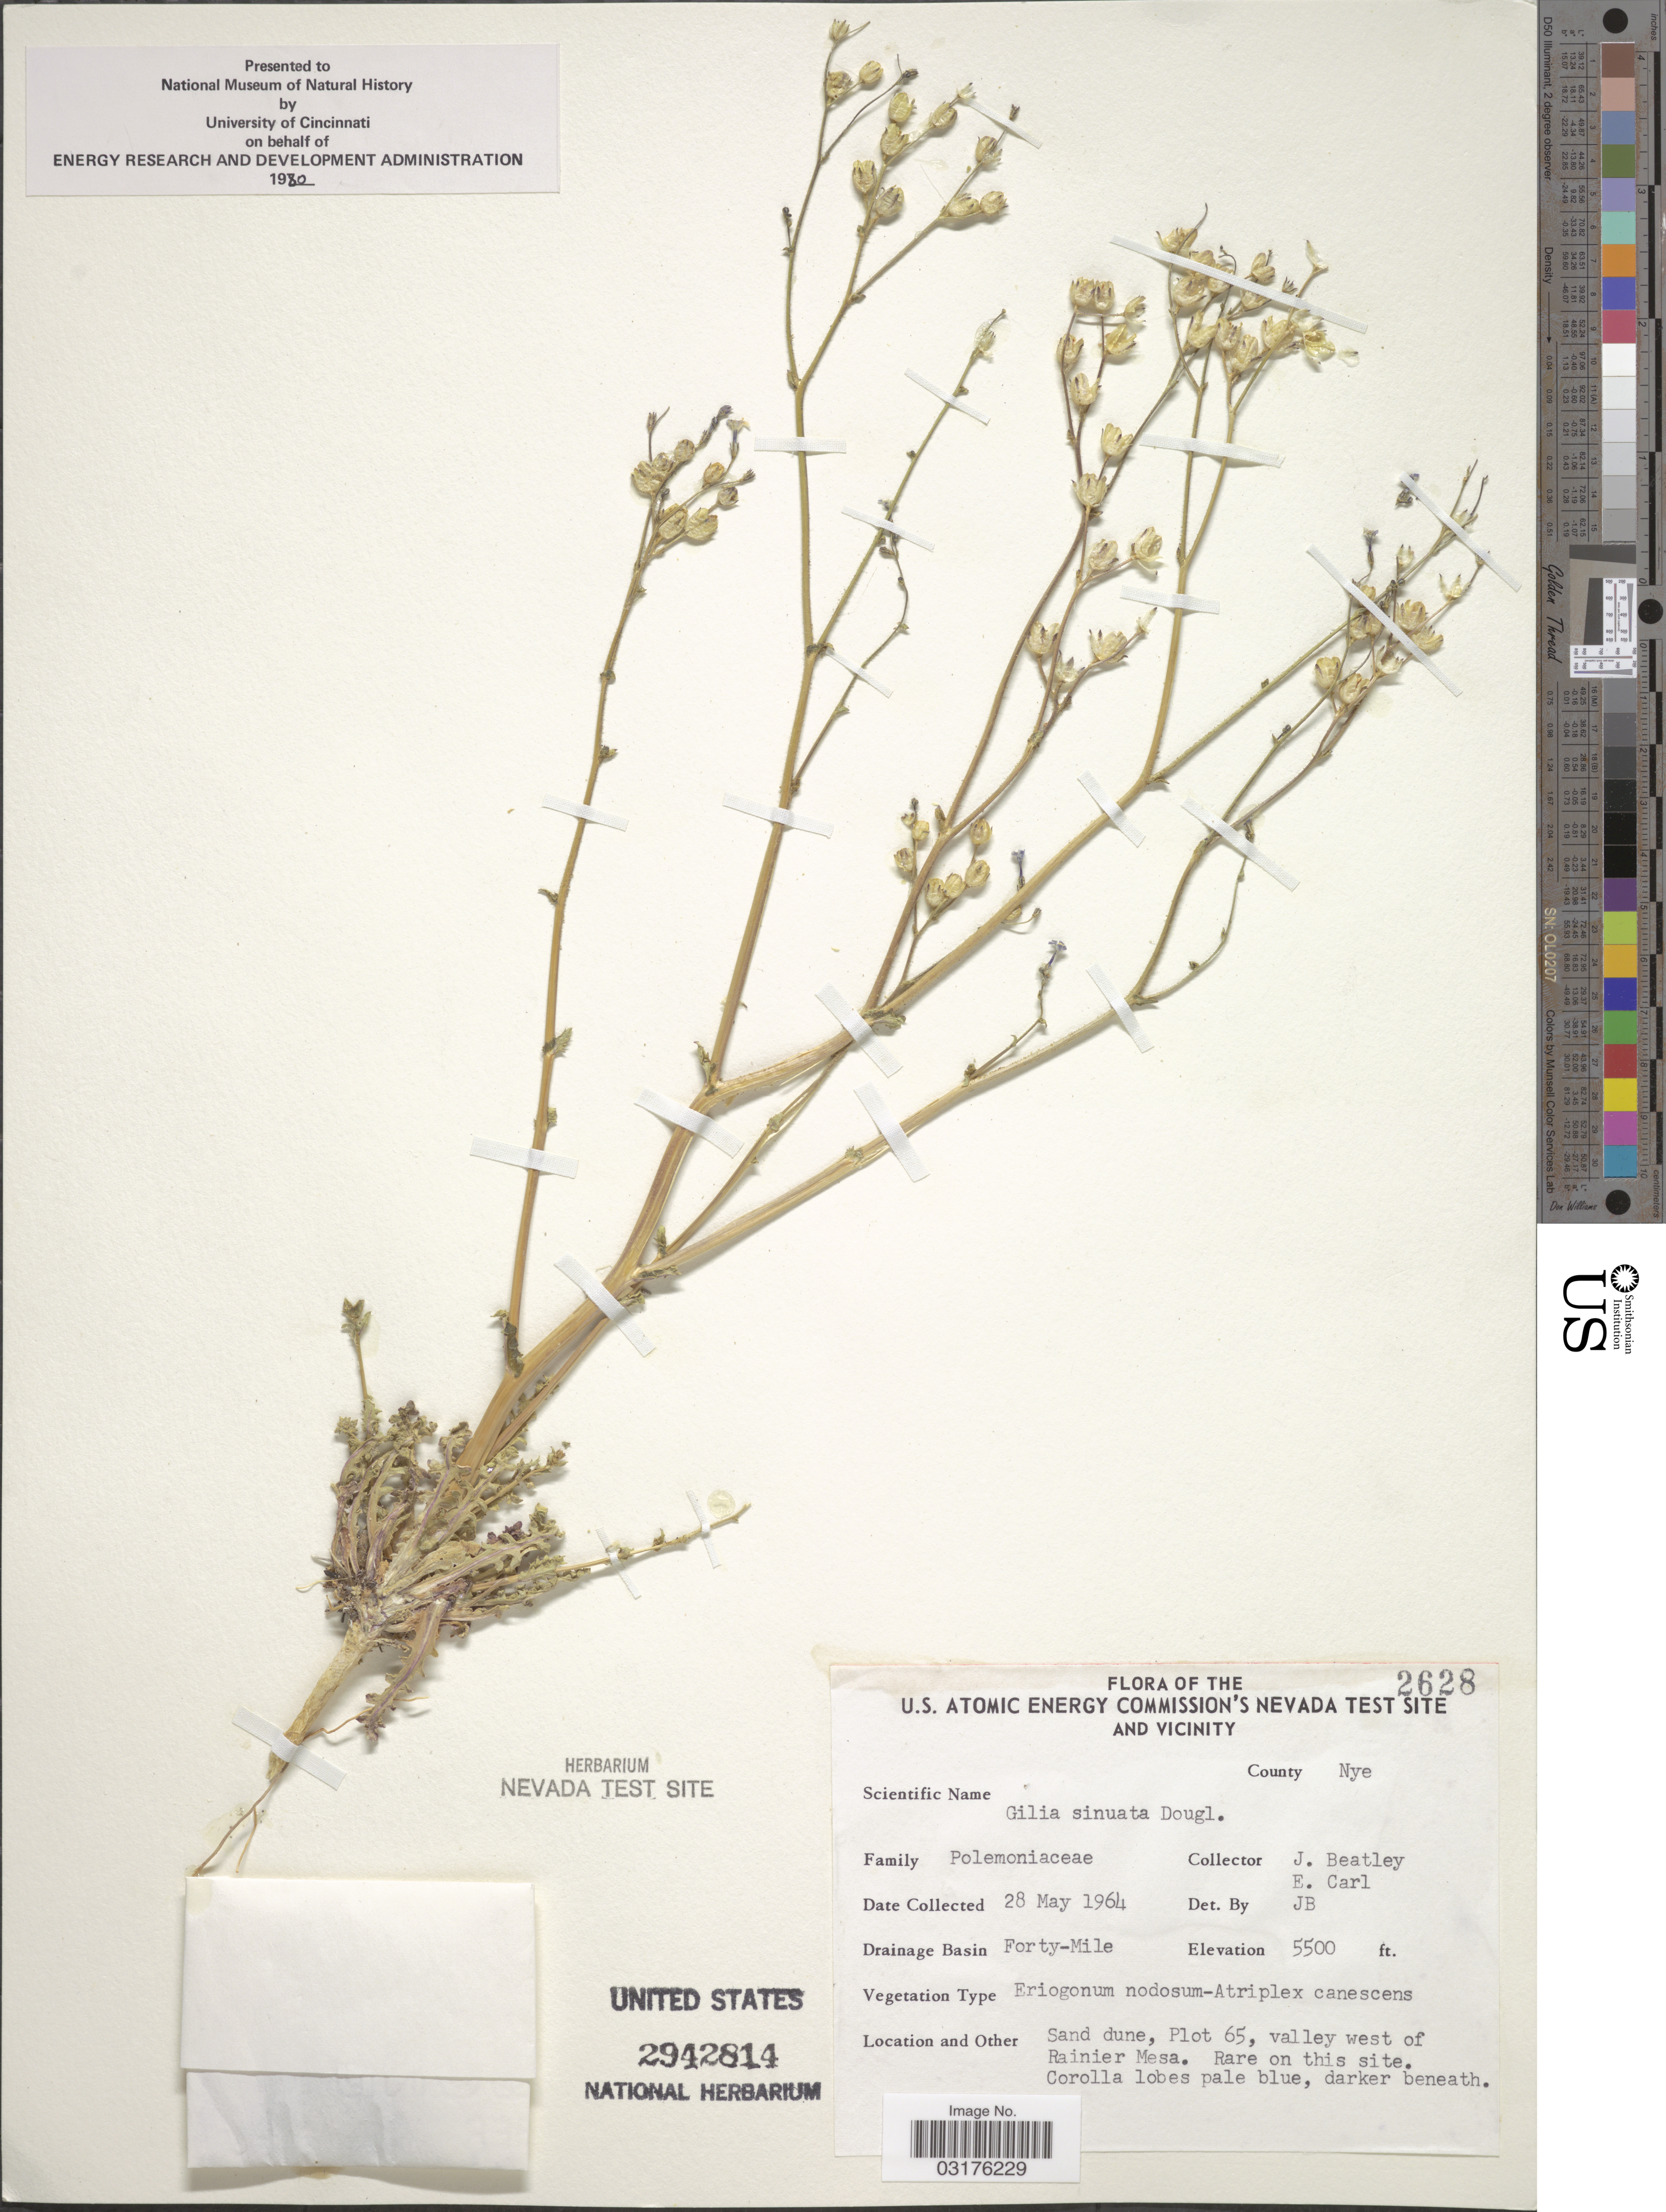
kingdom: Plantae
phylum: Tracheophyta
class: Magnoliopsida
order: Ericales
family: Polemoniaceae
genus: Gilia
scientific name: Gilia sinuata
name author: Douglas ex Benth.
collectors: J. C. Beatley & E. Carl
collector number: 2628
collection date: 1964-05-28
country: United States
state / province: Nevada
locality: The U.S. Atomic Energy Commission's Nevada Test Site And Vicinity, County Nye, Drainage Basin Forty-Mile, Sand dune, Plot 65, valley west of Rainier Mesa.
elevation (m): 1676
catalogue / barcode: US 2942814